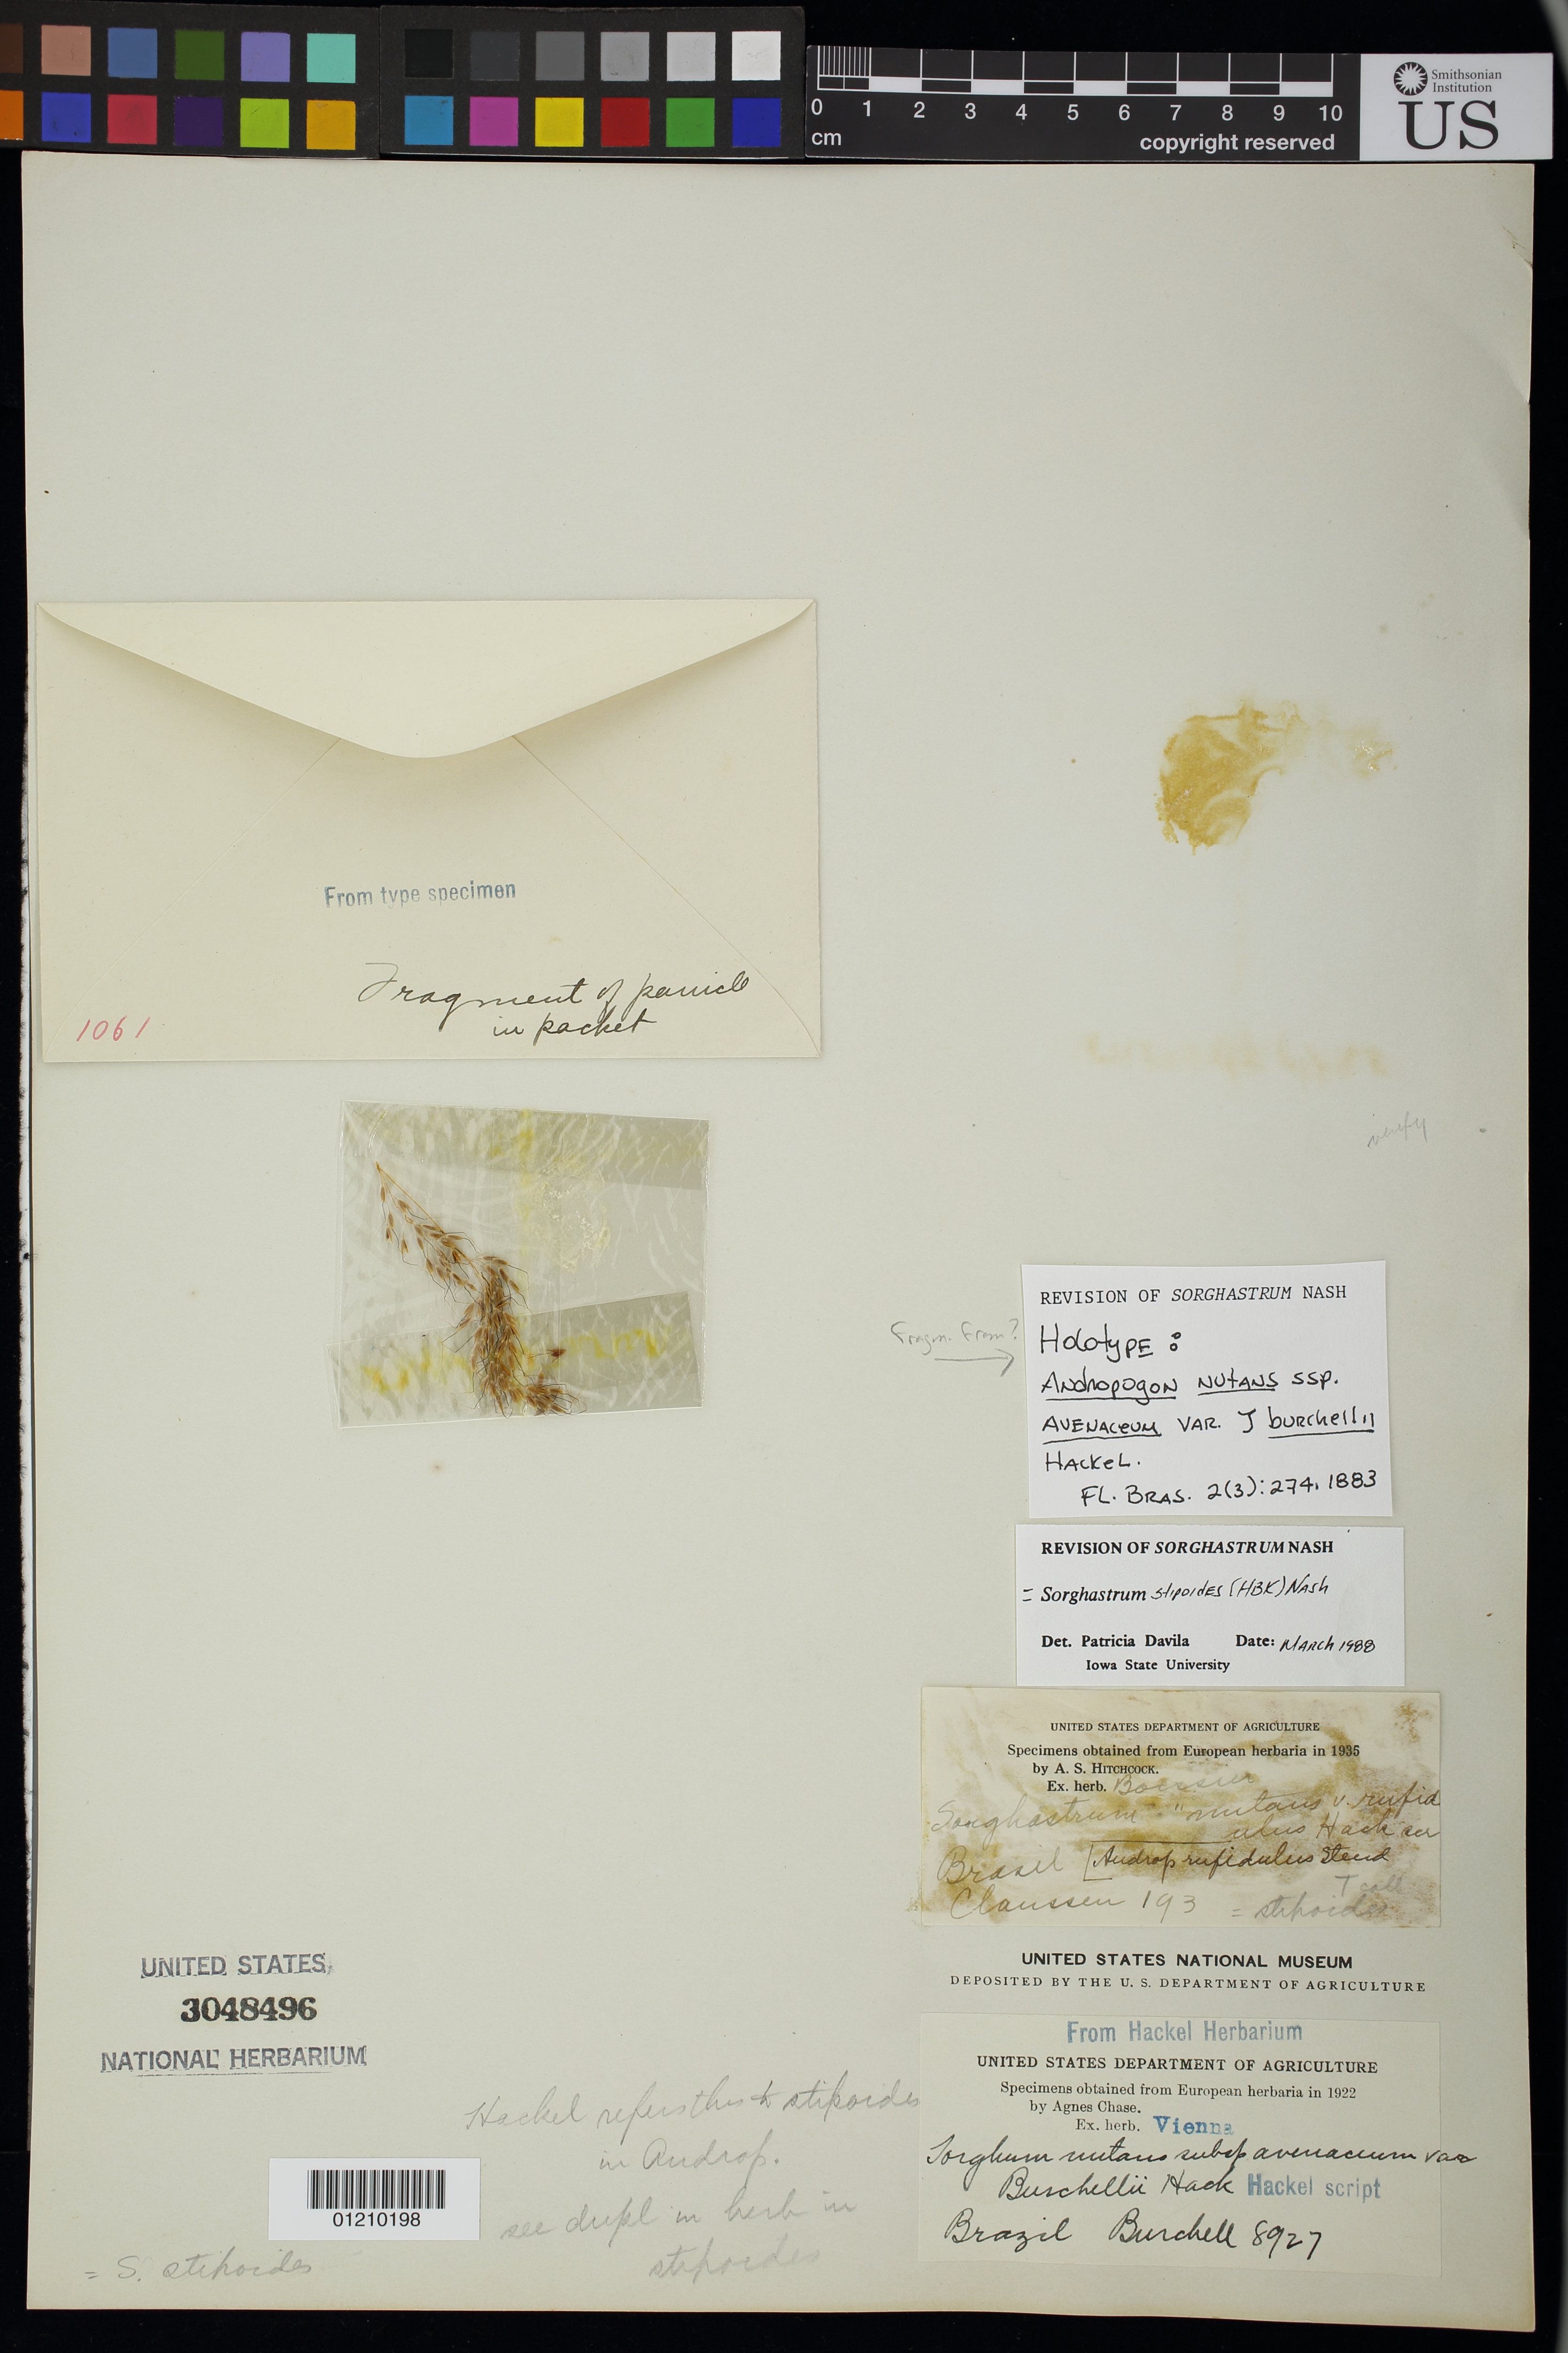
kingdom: Plantae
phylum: Tracheophyta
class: Liliopsida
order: Poales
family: Poaceae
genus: Andropogon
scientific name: Andropogon nutans var. burchellii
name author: Hack. in Mart.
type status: Isotype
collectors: W. J. Burchell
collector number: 8927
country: Brazil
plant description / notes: Fragmentary material of type specimen ex herb.Vienna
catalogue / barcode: US 3048496